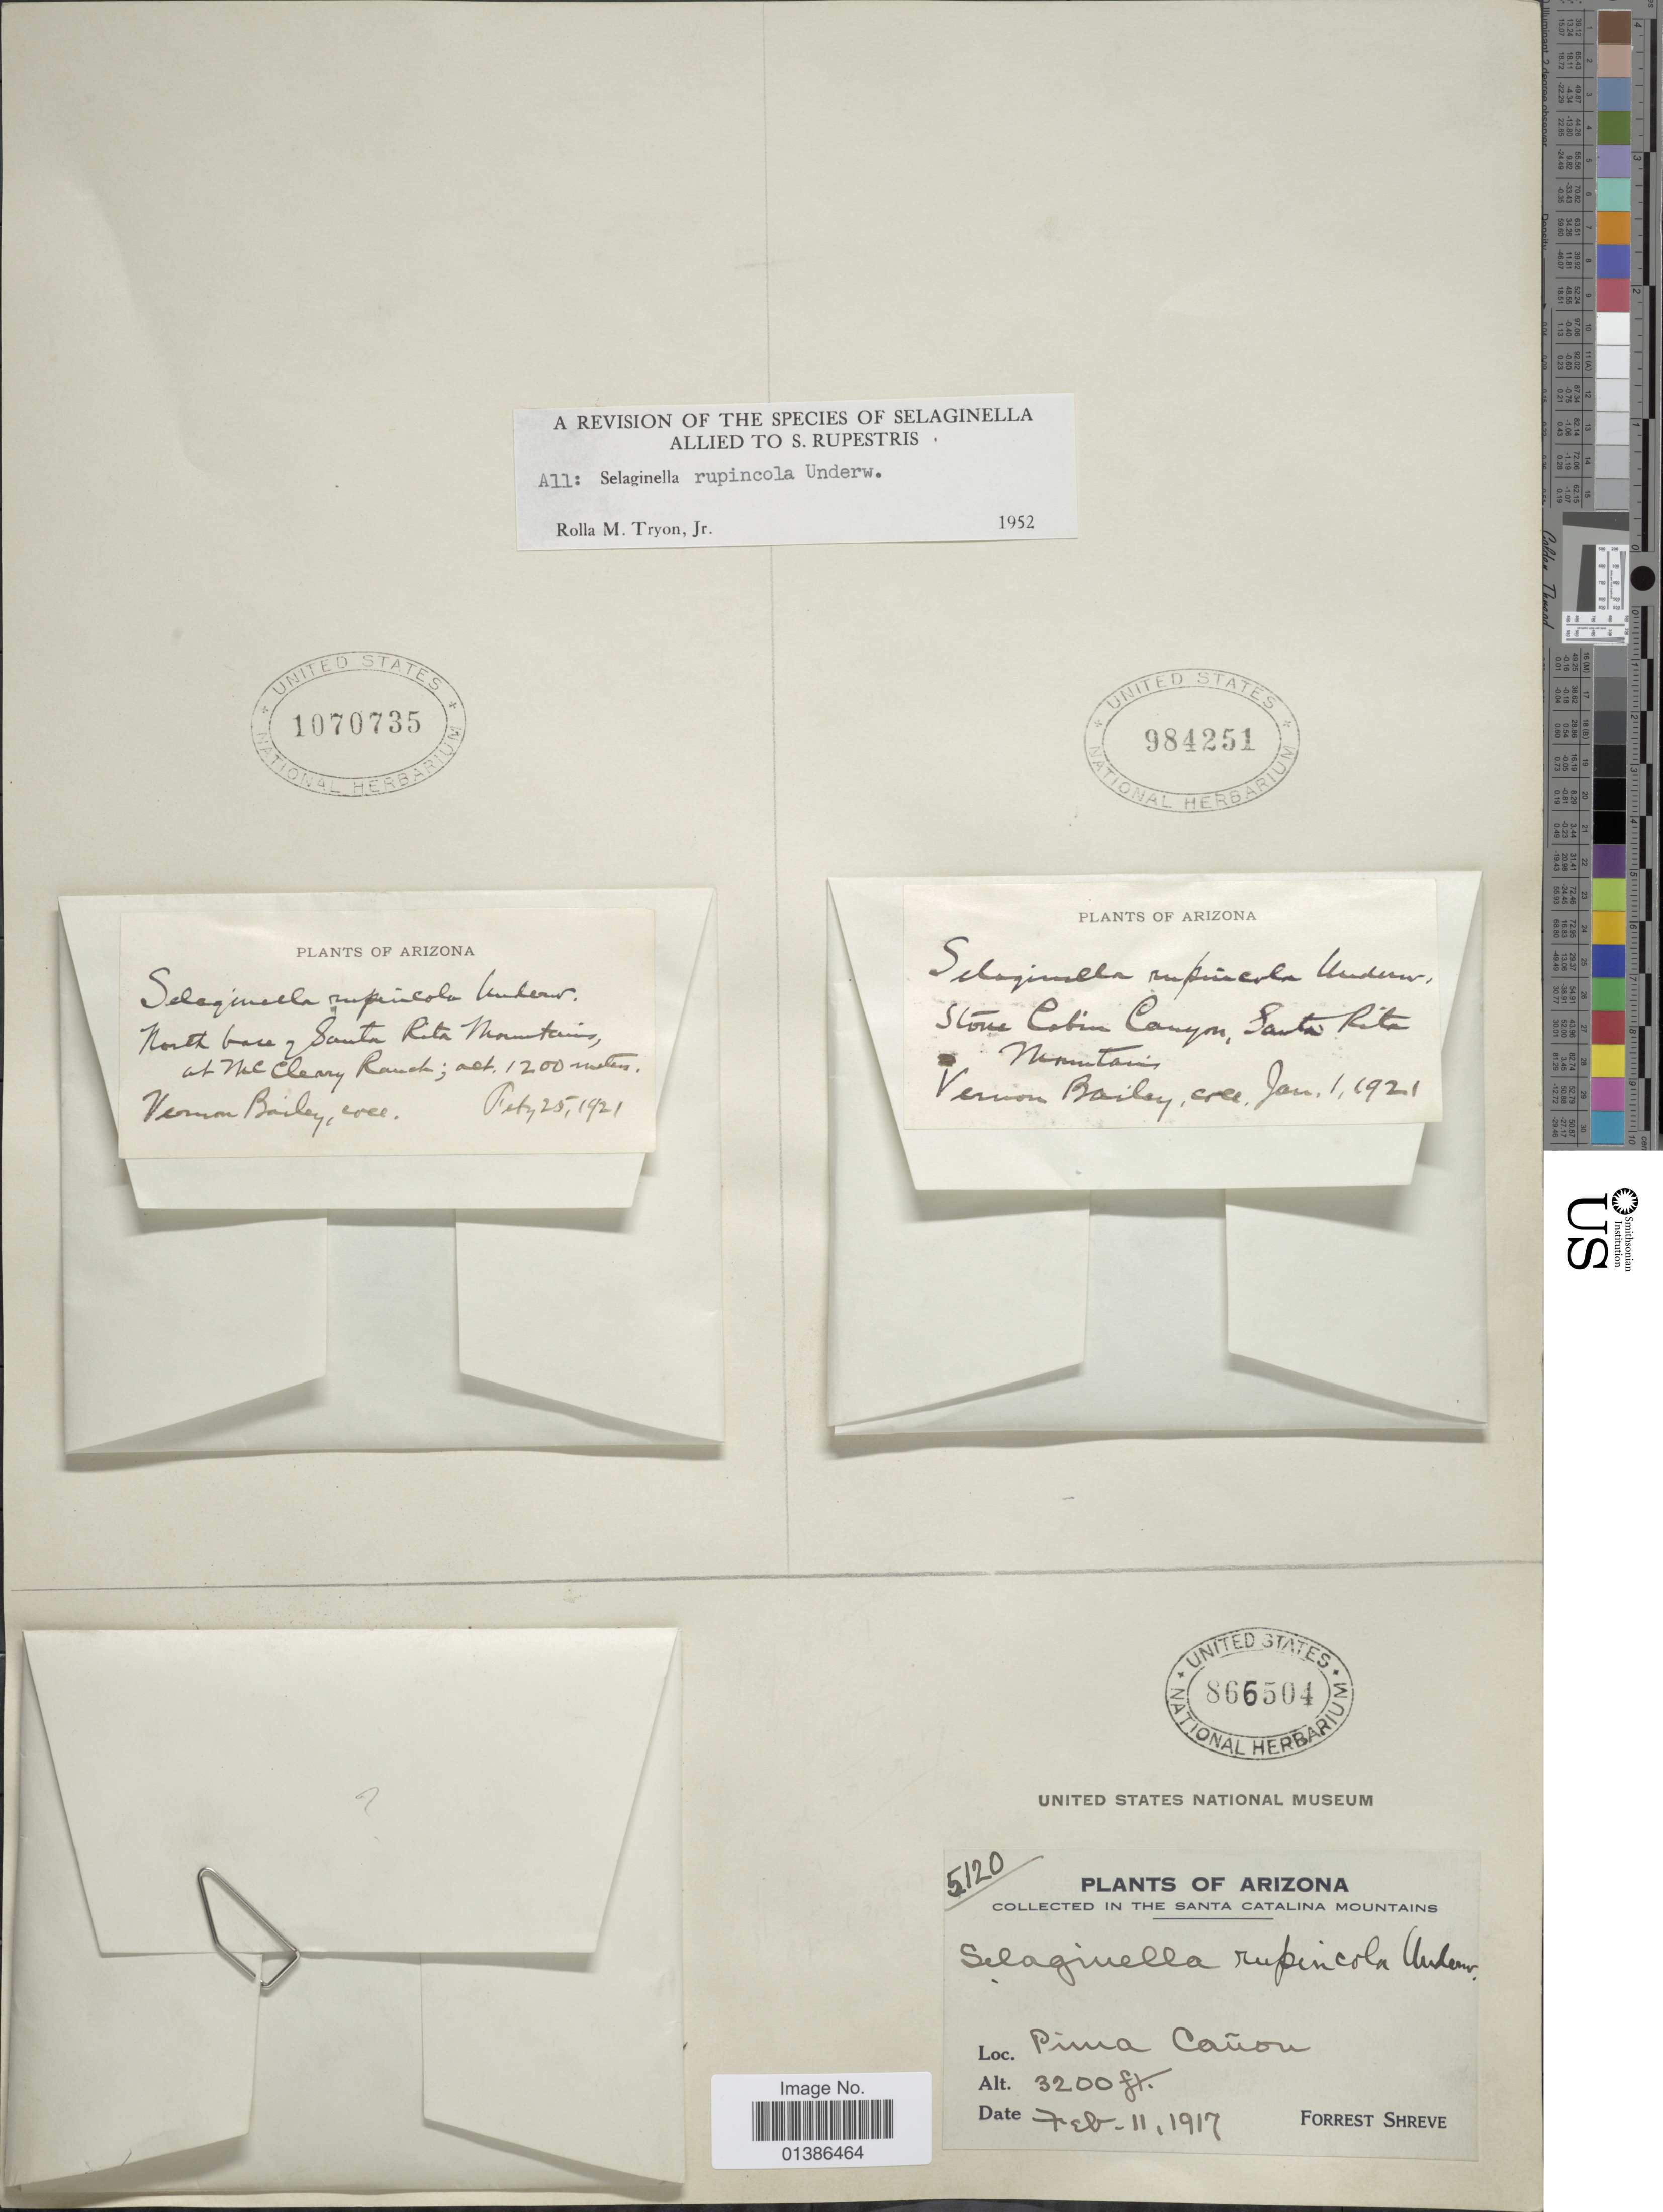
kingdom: Plantae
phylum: Tracheophyta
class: Lycopodiopsida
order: Selaginellales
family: Selaginellaceae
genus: Selaginella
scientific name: Selaginella rupincola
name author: Underw.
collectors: V. O. Bailey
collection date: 1921-01-01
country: United States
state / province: Arizona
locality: Stone Cabin Canyon, Santa Rita Mountains.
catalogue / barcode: US 984251-2